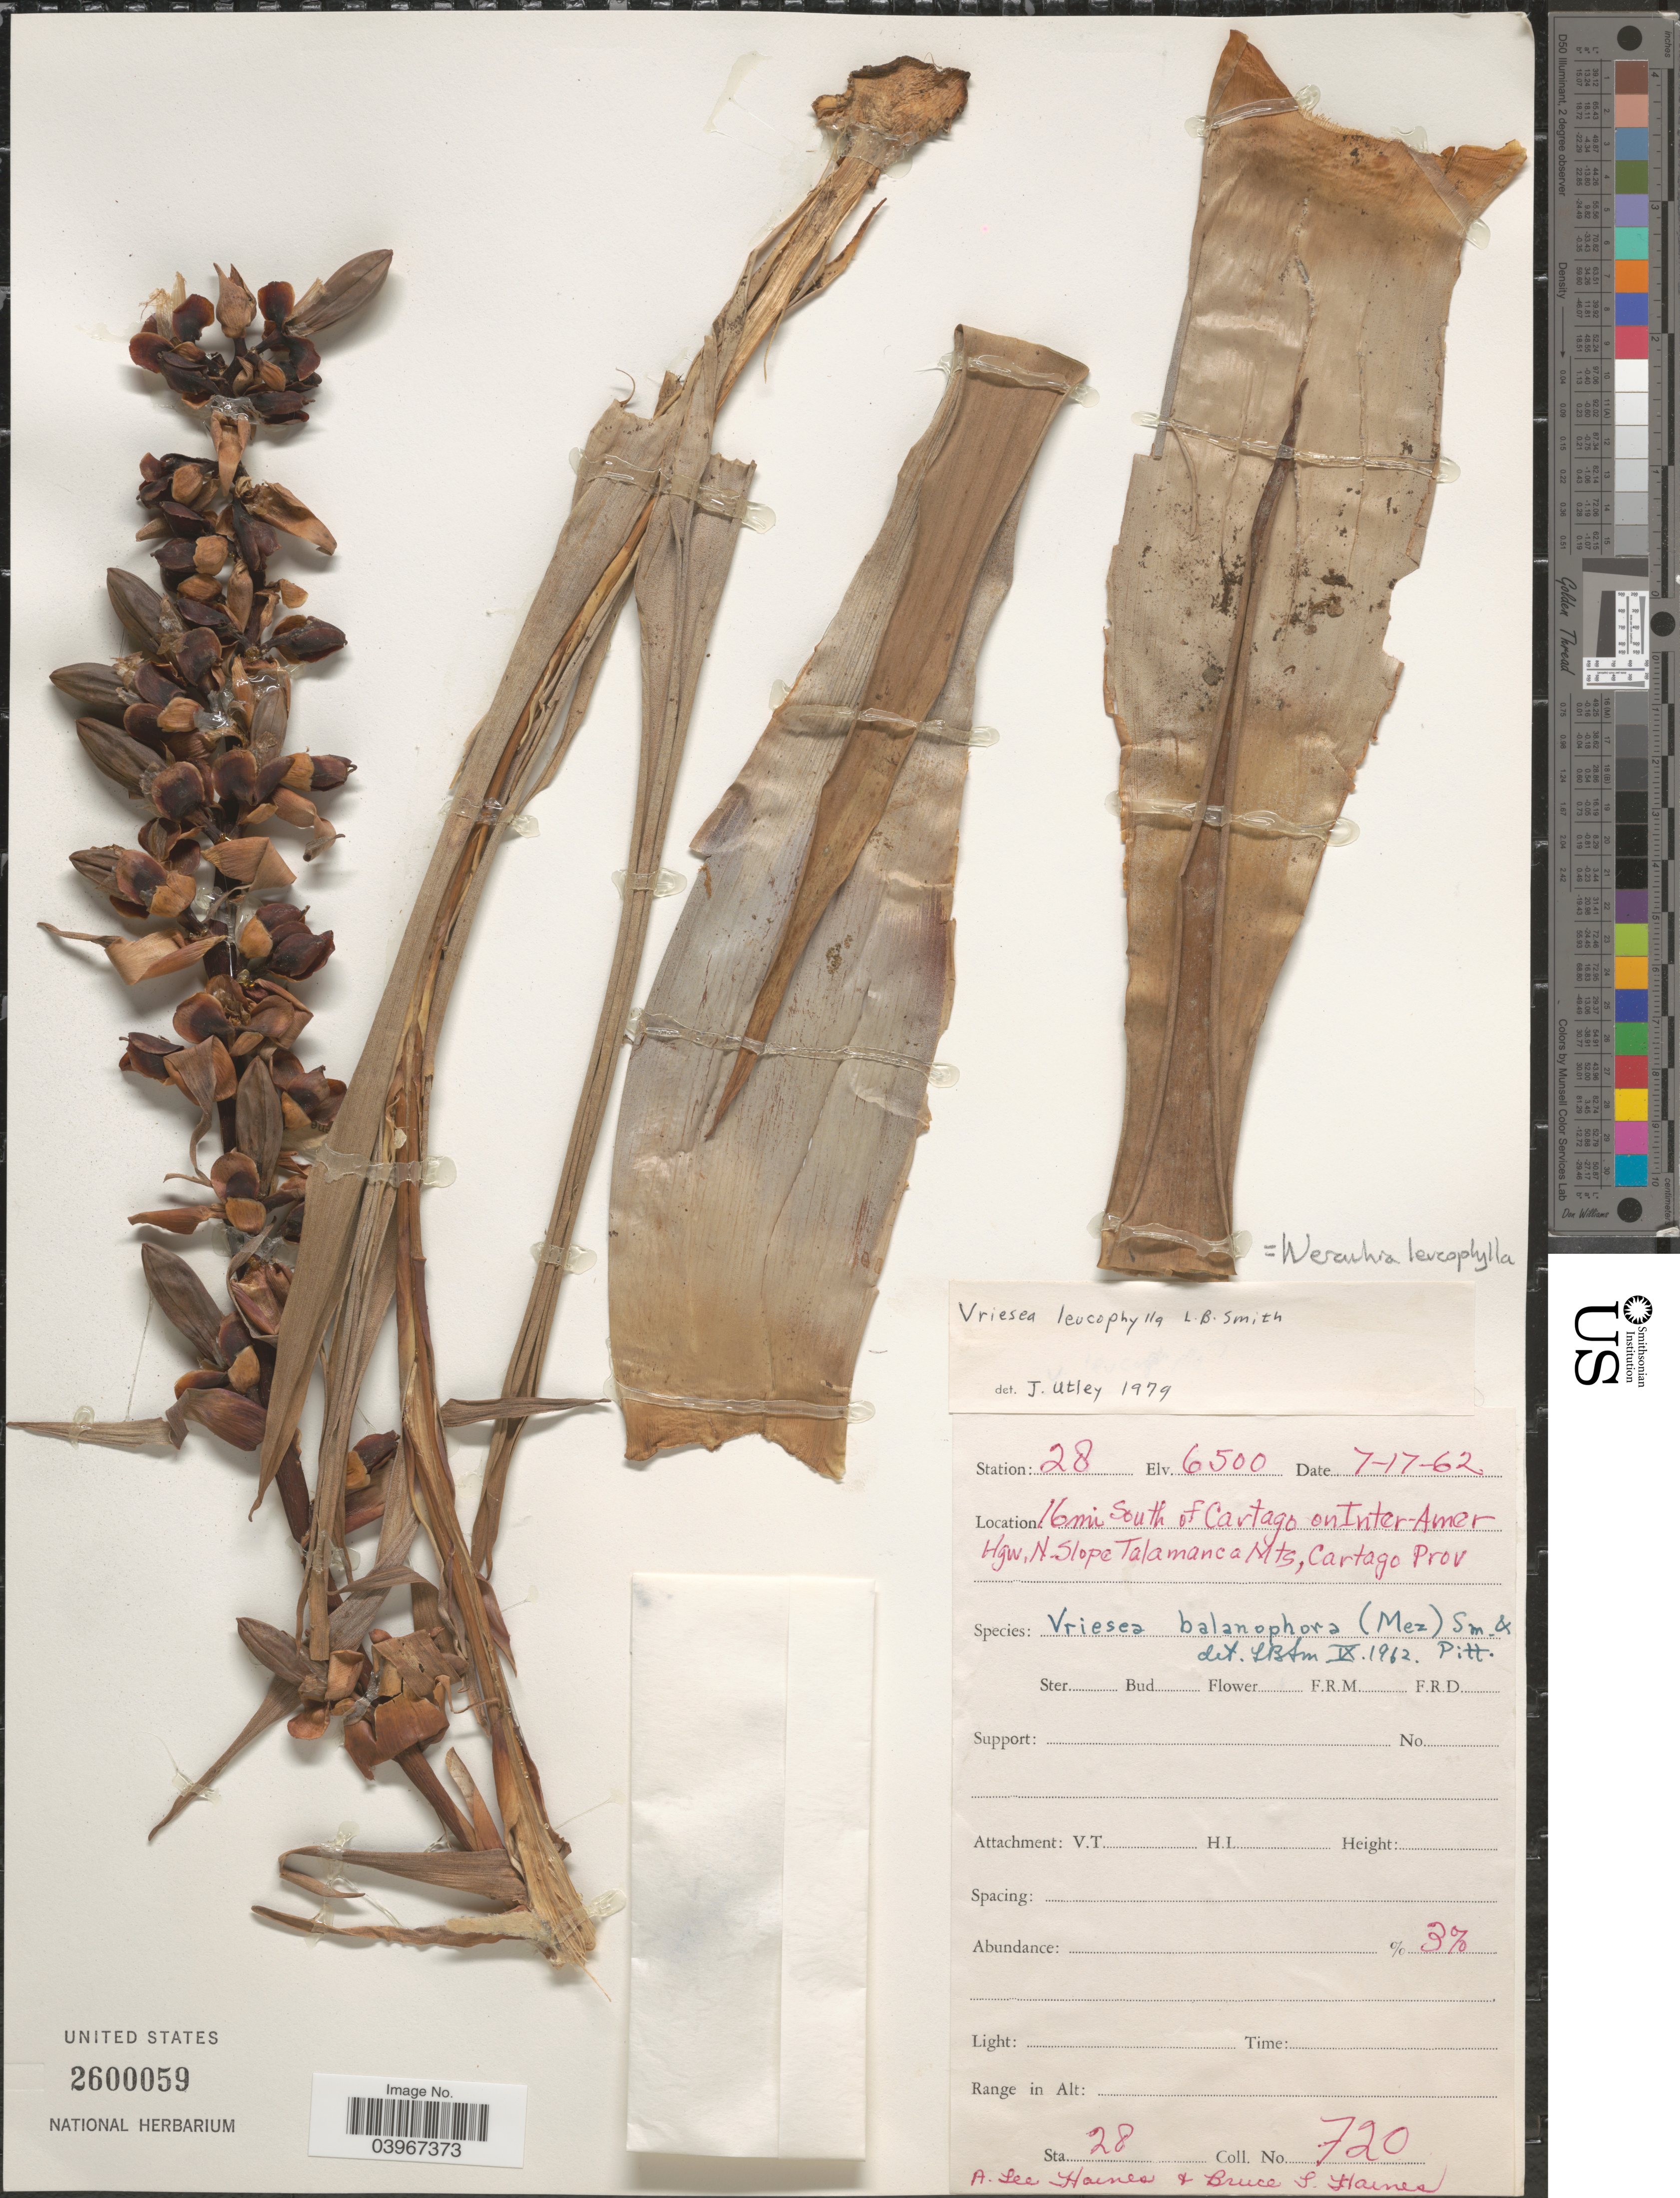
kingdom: Plantae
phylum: Tracheophyta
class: Liliopsida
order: Poales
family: Bromeliaceae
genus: Werauhia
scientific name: Werauhia leucophylla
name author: (L.B. Sm.) J.R. Grant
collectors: A. L. Haines & B. L. Haines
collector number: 720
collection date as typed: Transcribed d/m/y: 17/7/62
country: Costa Rica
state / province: Cartago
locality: Station: 28. 16 mi South of Cartago on Inter-Amer Hgw. N. Slope Talamanca Mts.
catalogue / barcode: US 2600059